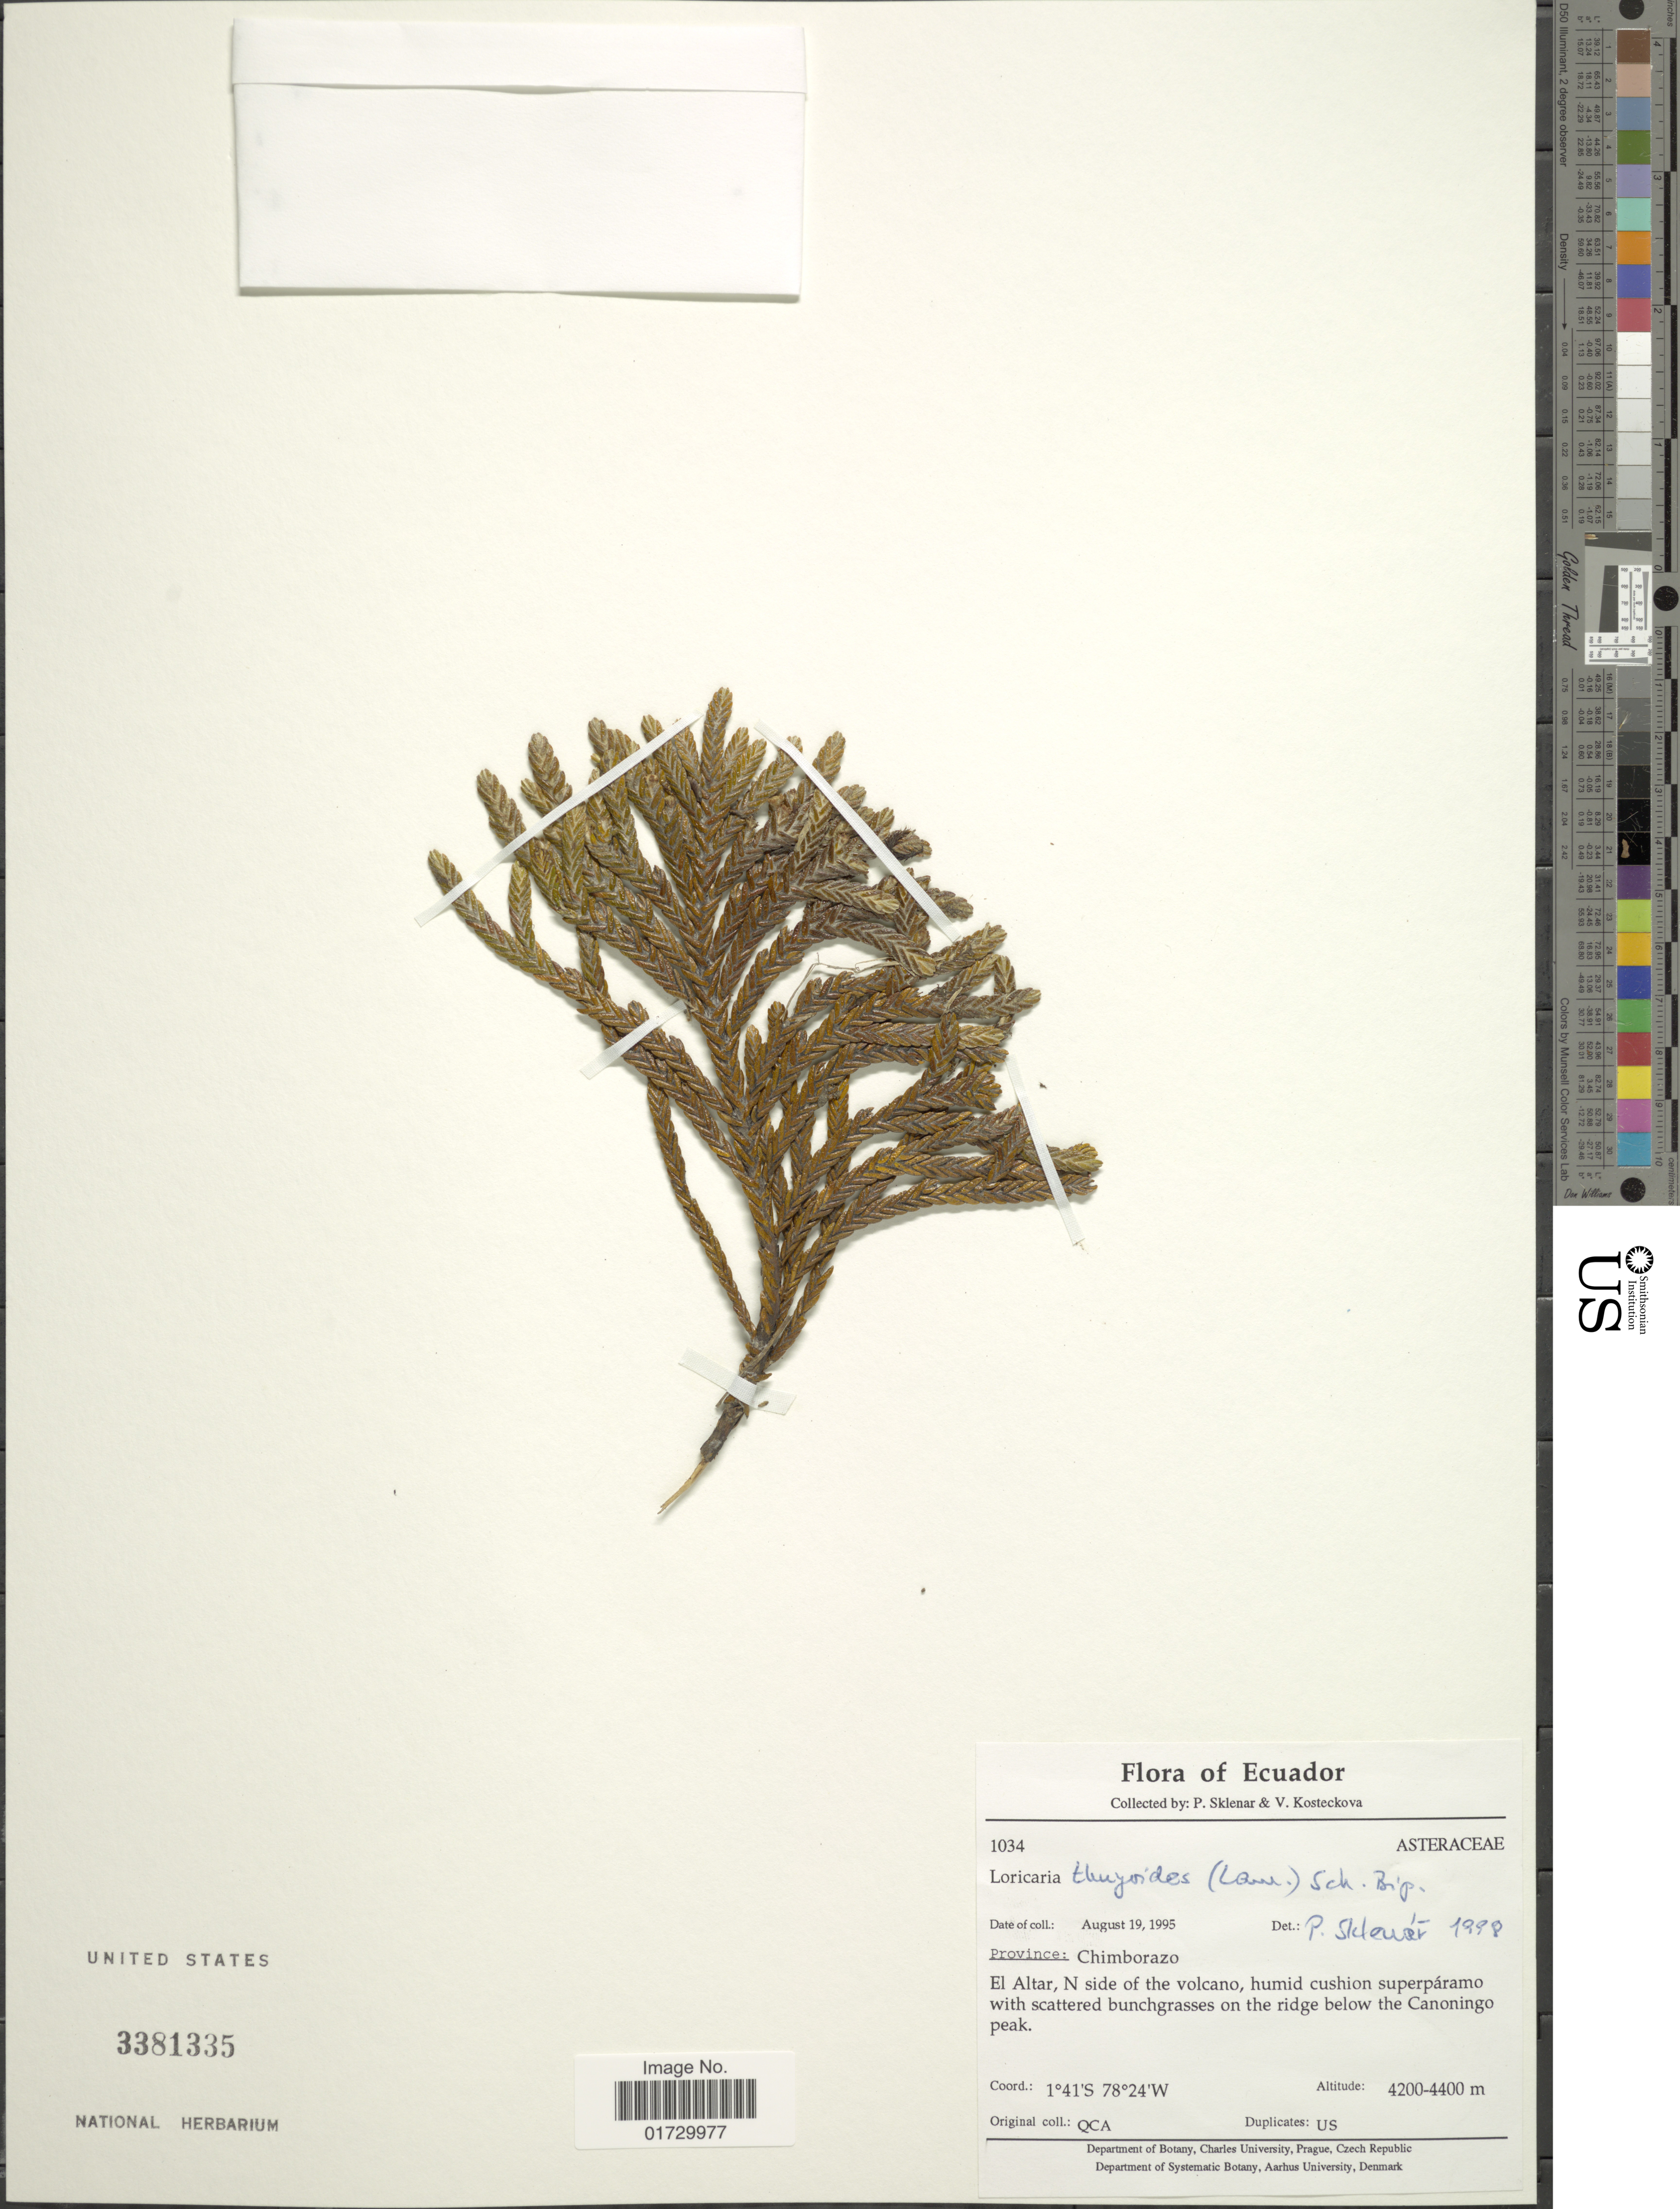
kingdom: Plantae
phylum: Tracheophyta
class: Magnoliopsida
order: Asterales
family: Asteraceae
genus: Loricaria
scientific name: Loricaria thuyoides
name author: (Lam.) Sch. Bip.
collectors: P. Sklenár & V. Kosteckova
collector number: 1034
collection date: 1995-08-19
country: Ecuador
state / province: Chimborazo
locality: El Altas, N side of the volcano, humid cushion superparamo with scattered bunchgrasses on the ridge below the Canoningo peak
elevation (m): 4200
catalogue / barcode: US 3381335